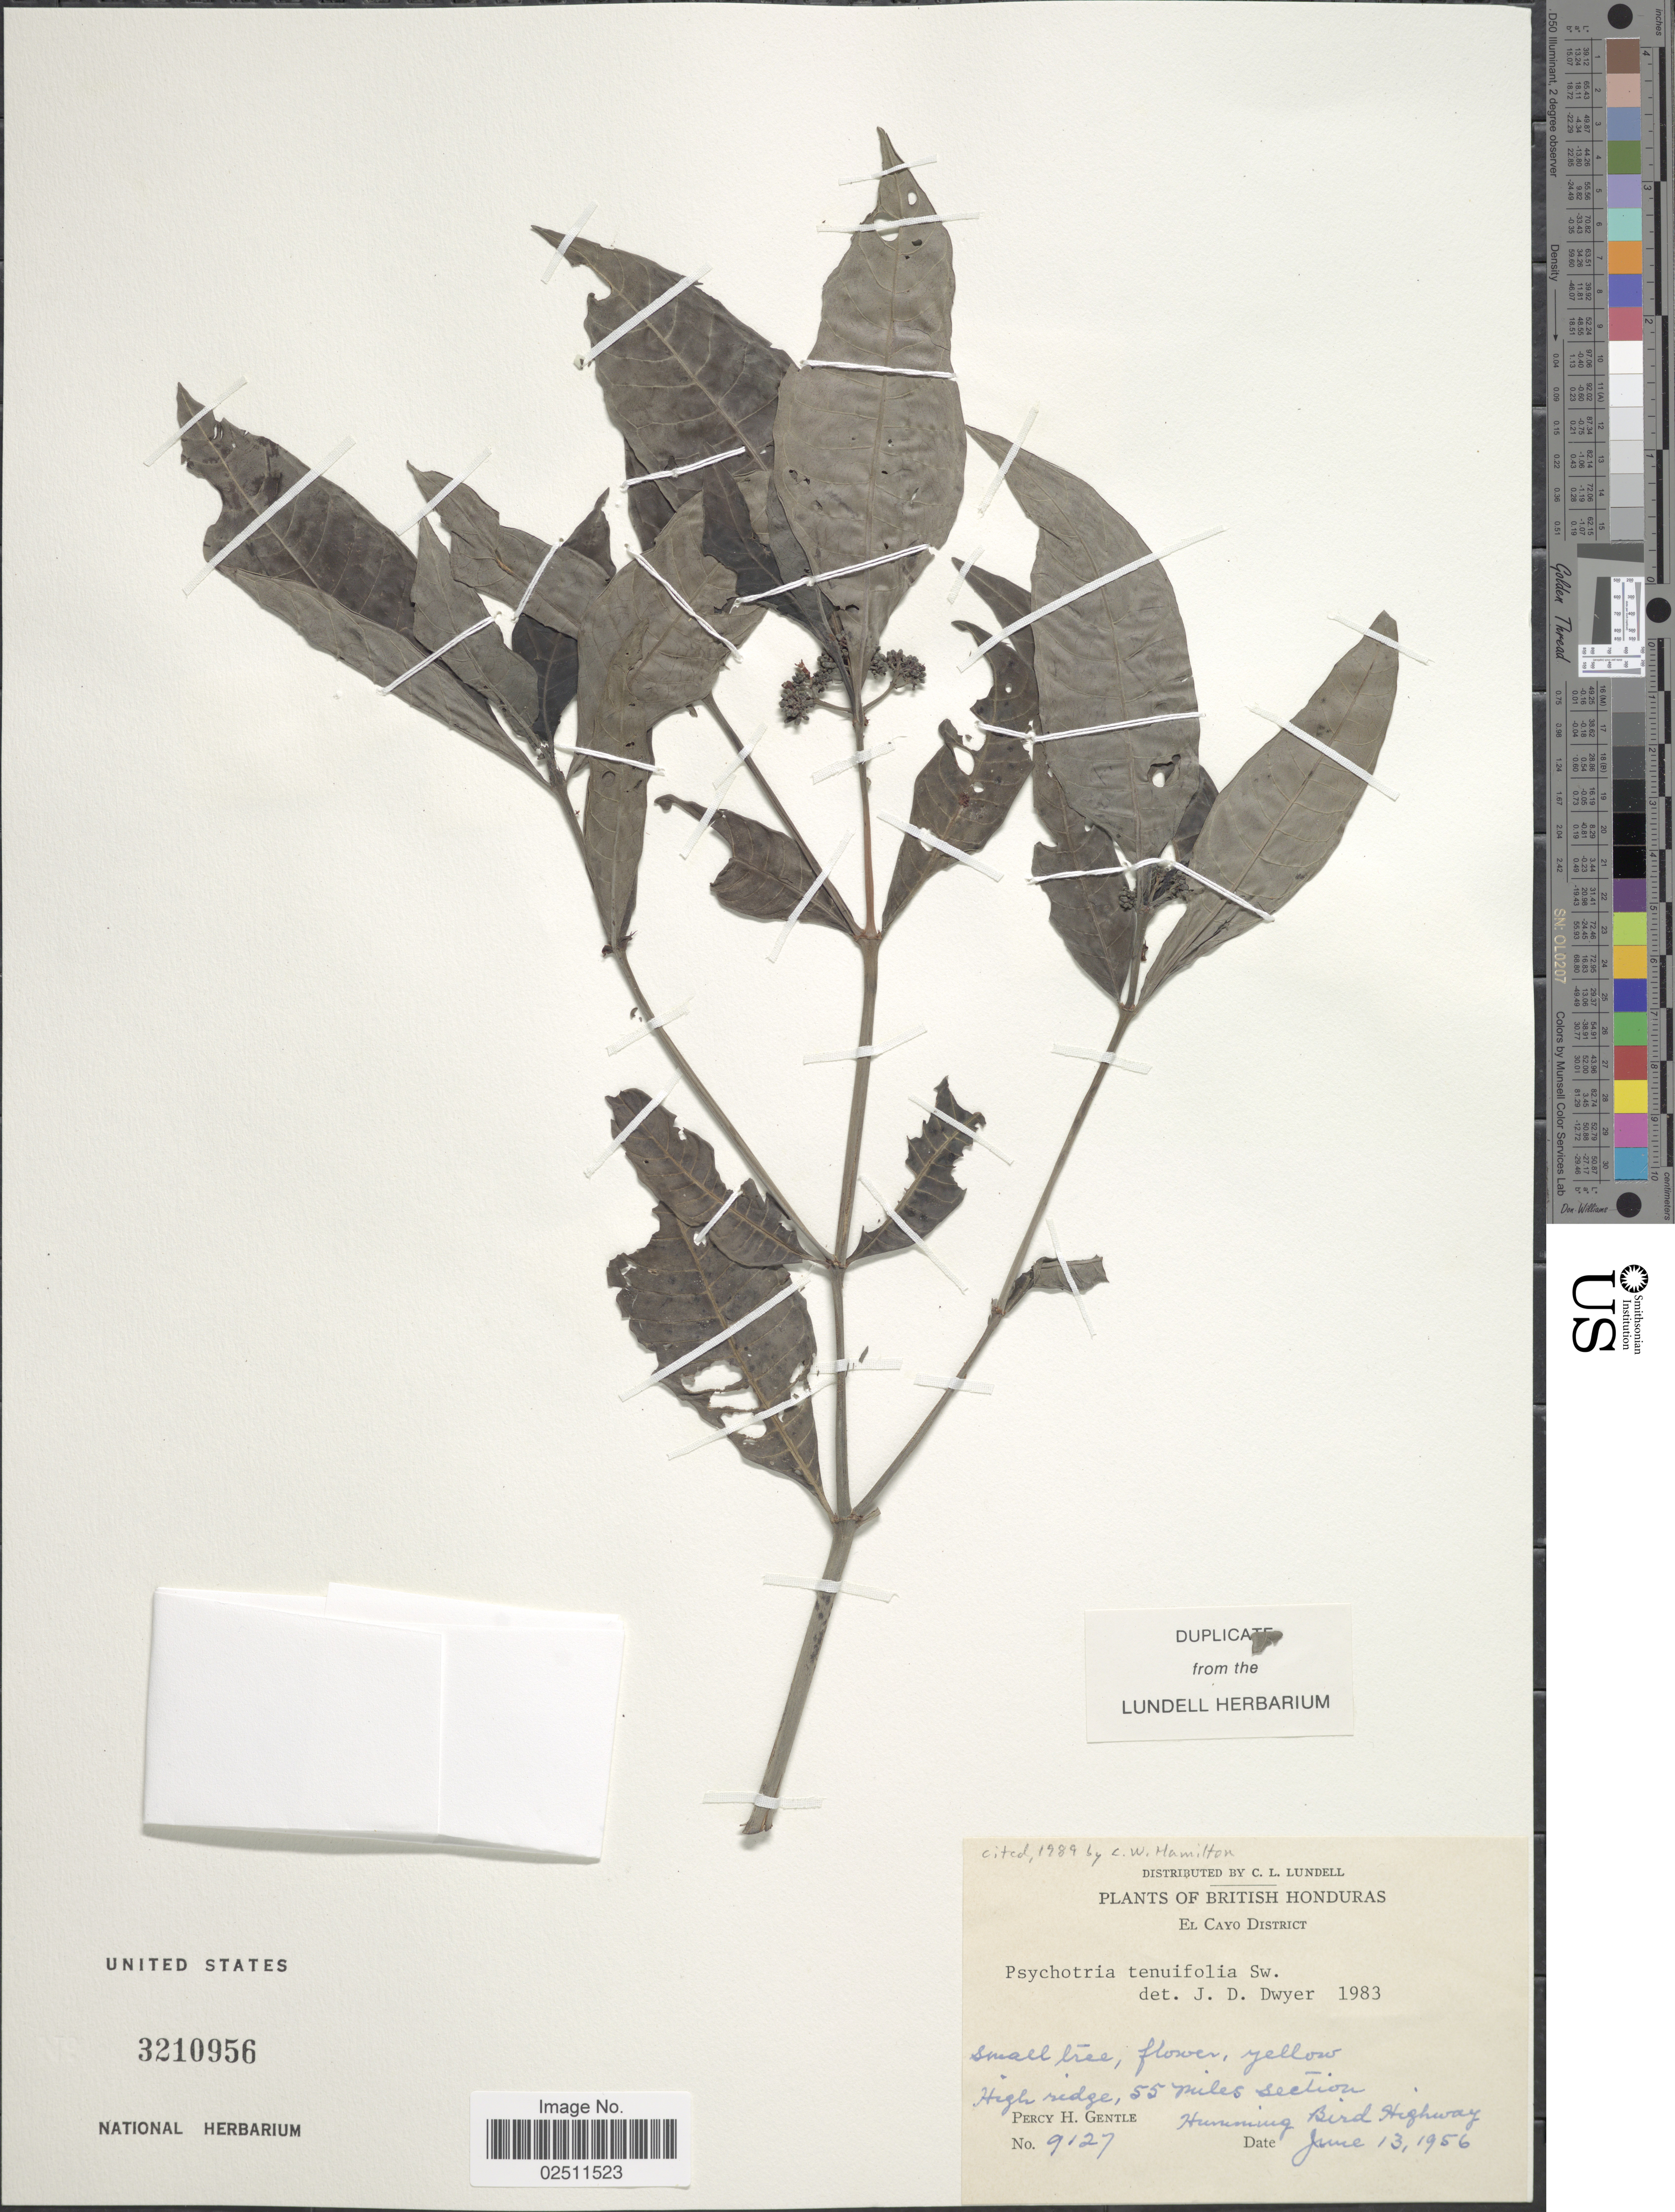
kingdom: Plantae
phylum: Tracheophyta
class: Magnoliopsida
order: Gentianales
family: Rubiaceae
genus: Psychotria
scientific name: Psychotria tenuifolia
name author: Sw.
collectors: P. H. Gentle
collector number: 9127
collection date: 1956-06-13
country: Belize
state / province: Cayo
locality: British Honduras. El Cayo District. High Ridge, 55 miles section. Humming Bird Highway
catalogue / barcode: US 3210956